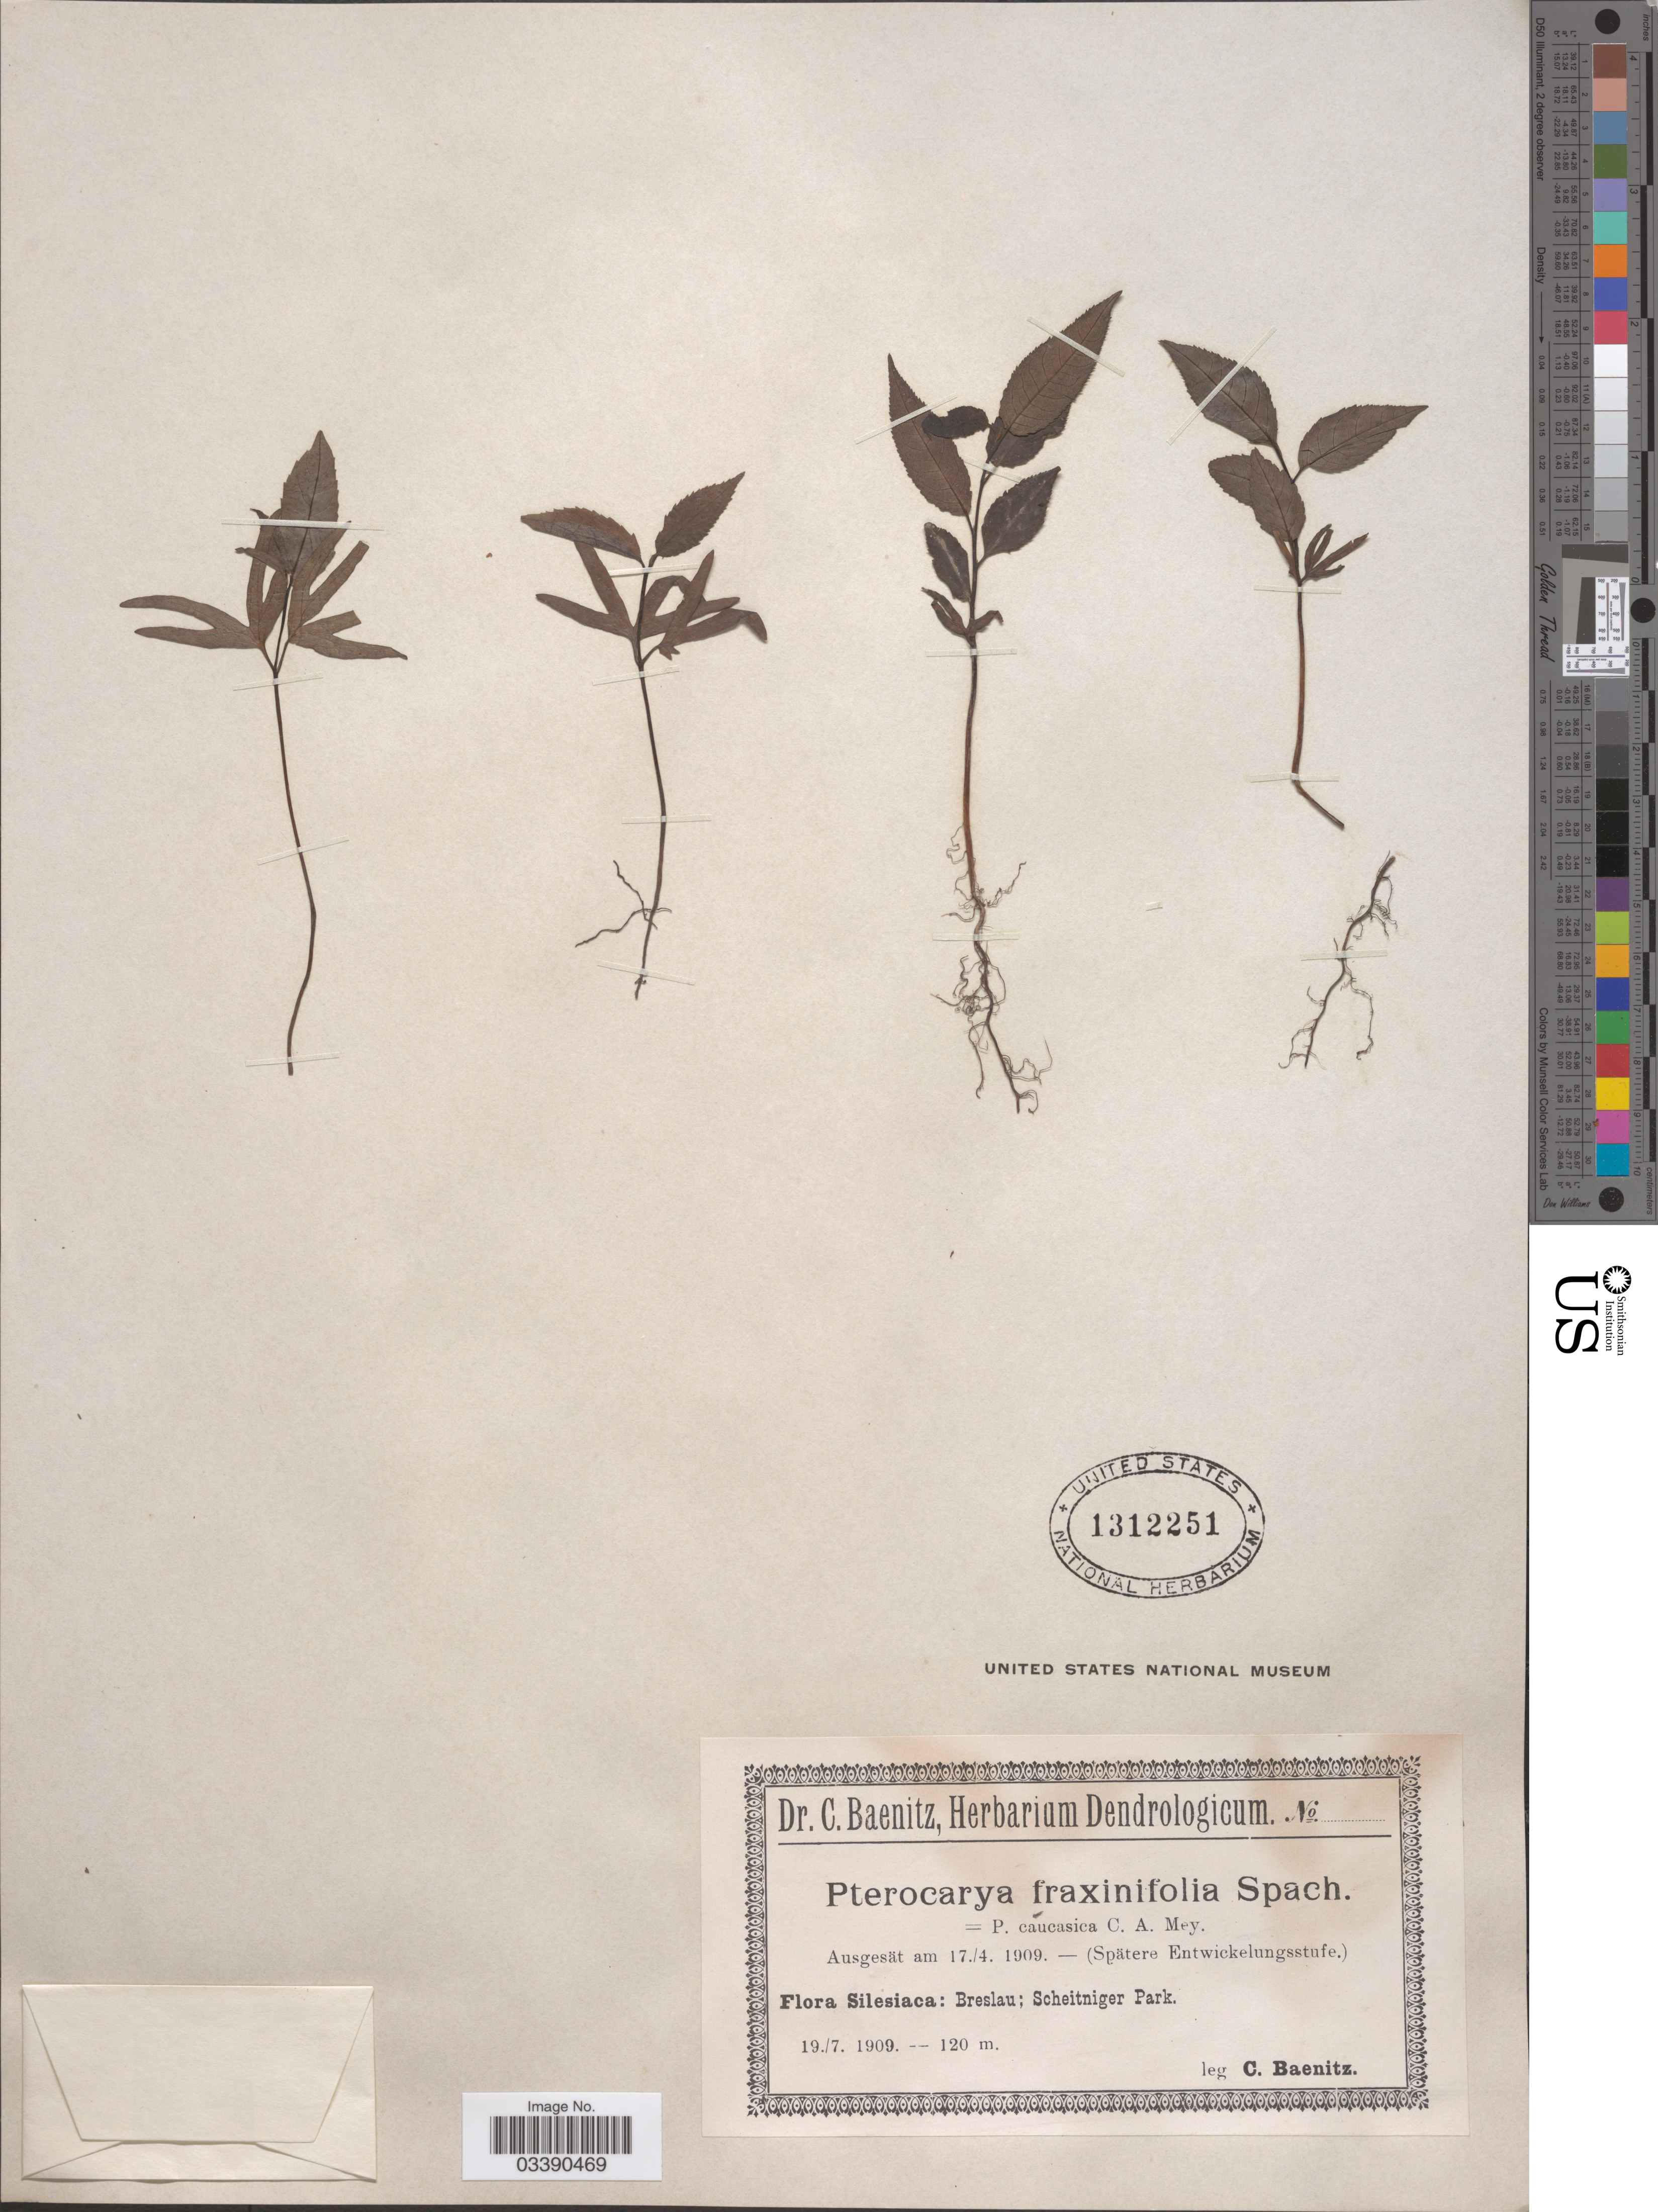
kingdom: Plantae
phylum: Tracheophyta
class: Magnoliopsida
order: Fagales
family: Juglandaceae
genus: Pterocarya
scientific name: Pterocarya fraxinifolia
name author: Spach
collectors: C. G. Baenitz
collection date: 1909-07-19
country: Poland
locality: Silesiaca: Breslau ; Scheitniger Park.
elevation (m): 120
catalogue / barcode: US 1312251